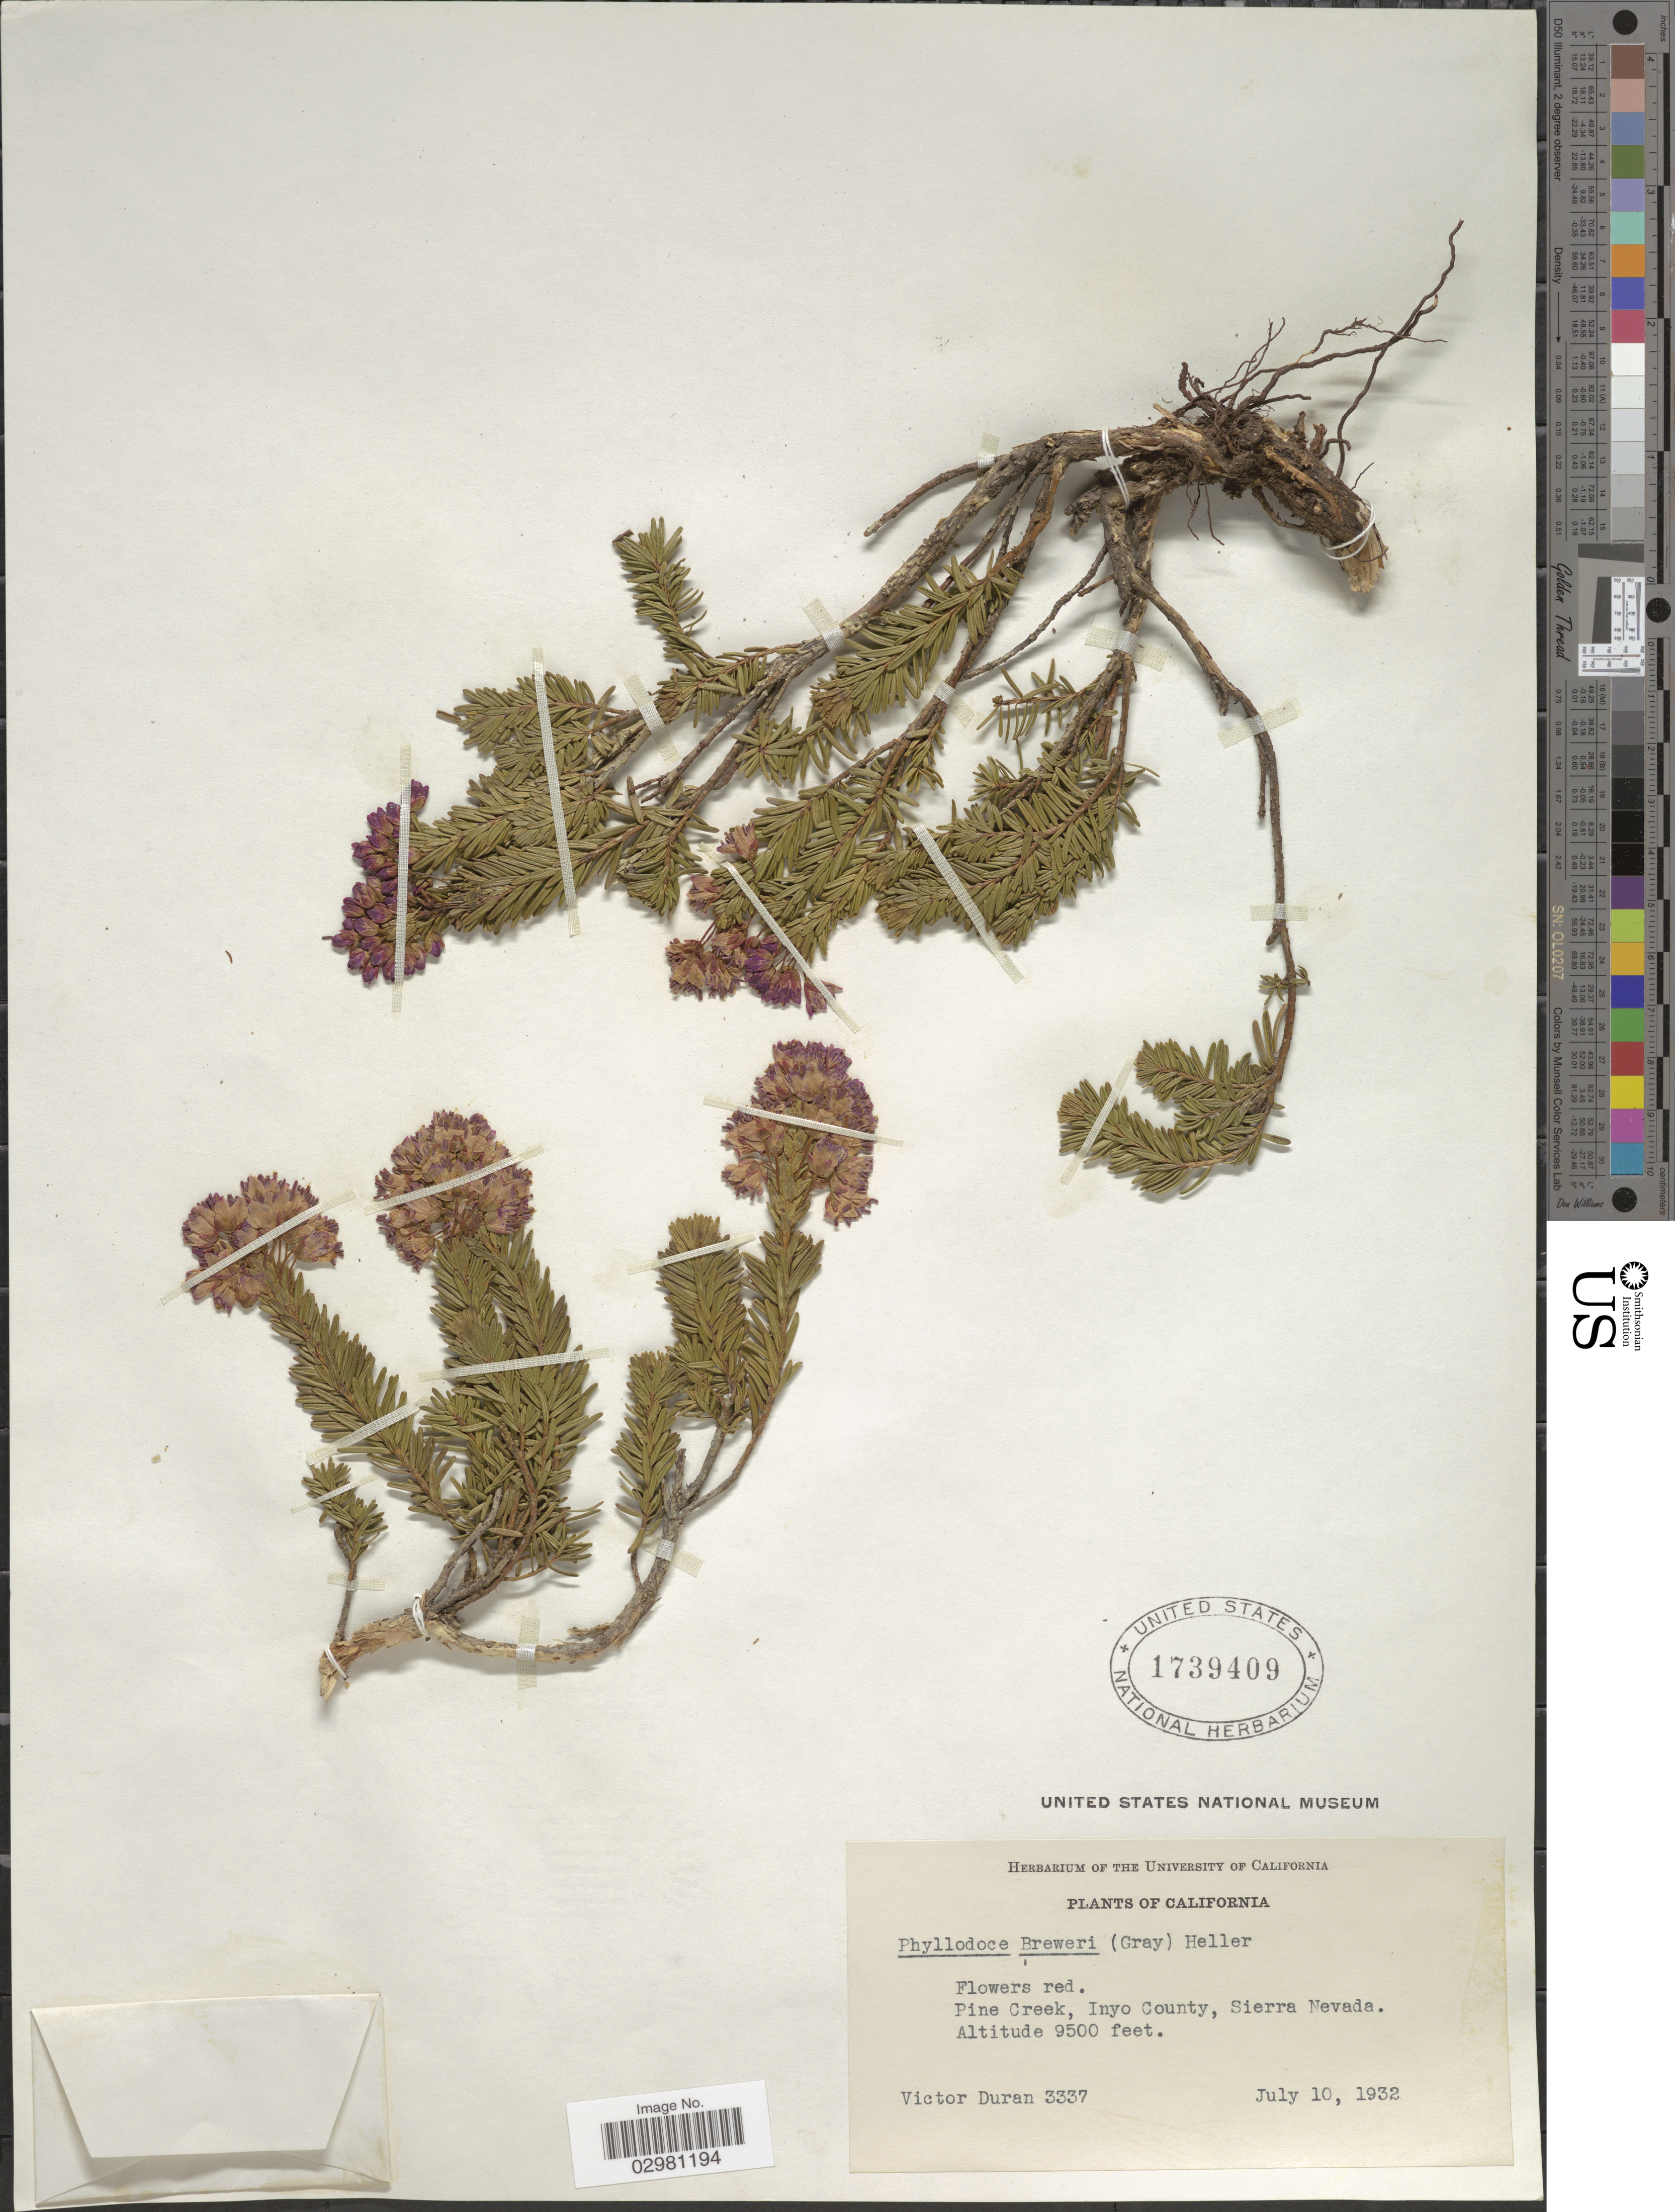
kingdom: Plantae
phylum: Tracheophyta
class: Magnoliopsida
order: Ericales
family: Ericaceae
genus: Phyllodoce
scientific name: Phyllodoce breweri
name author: (A. Gray) A. Heller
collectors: V. Duran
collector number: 3337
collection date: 1932-07-10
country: United States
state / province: California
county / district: Inyo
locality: Pine Creek, Inyo County, Sierra Nevada.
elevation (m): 2896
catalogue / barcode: US 1739409